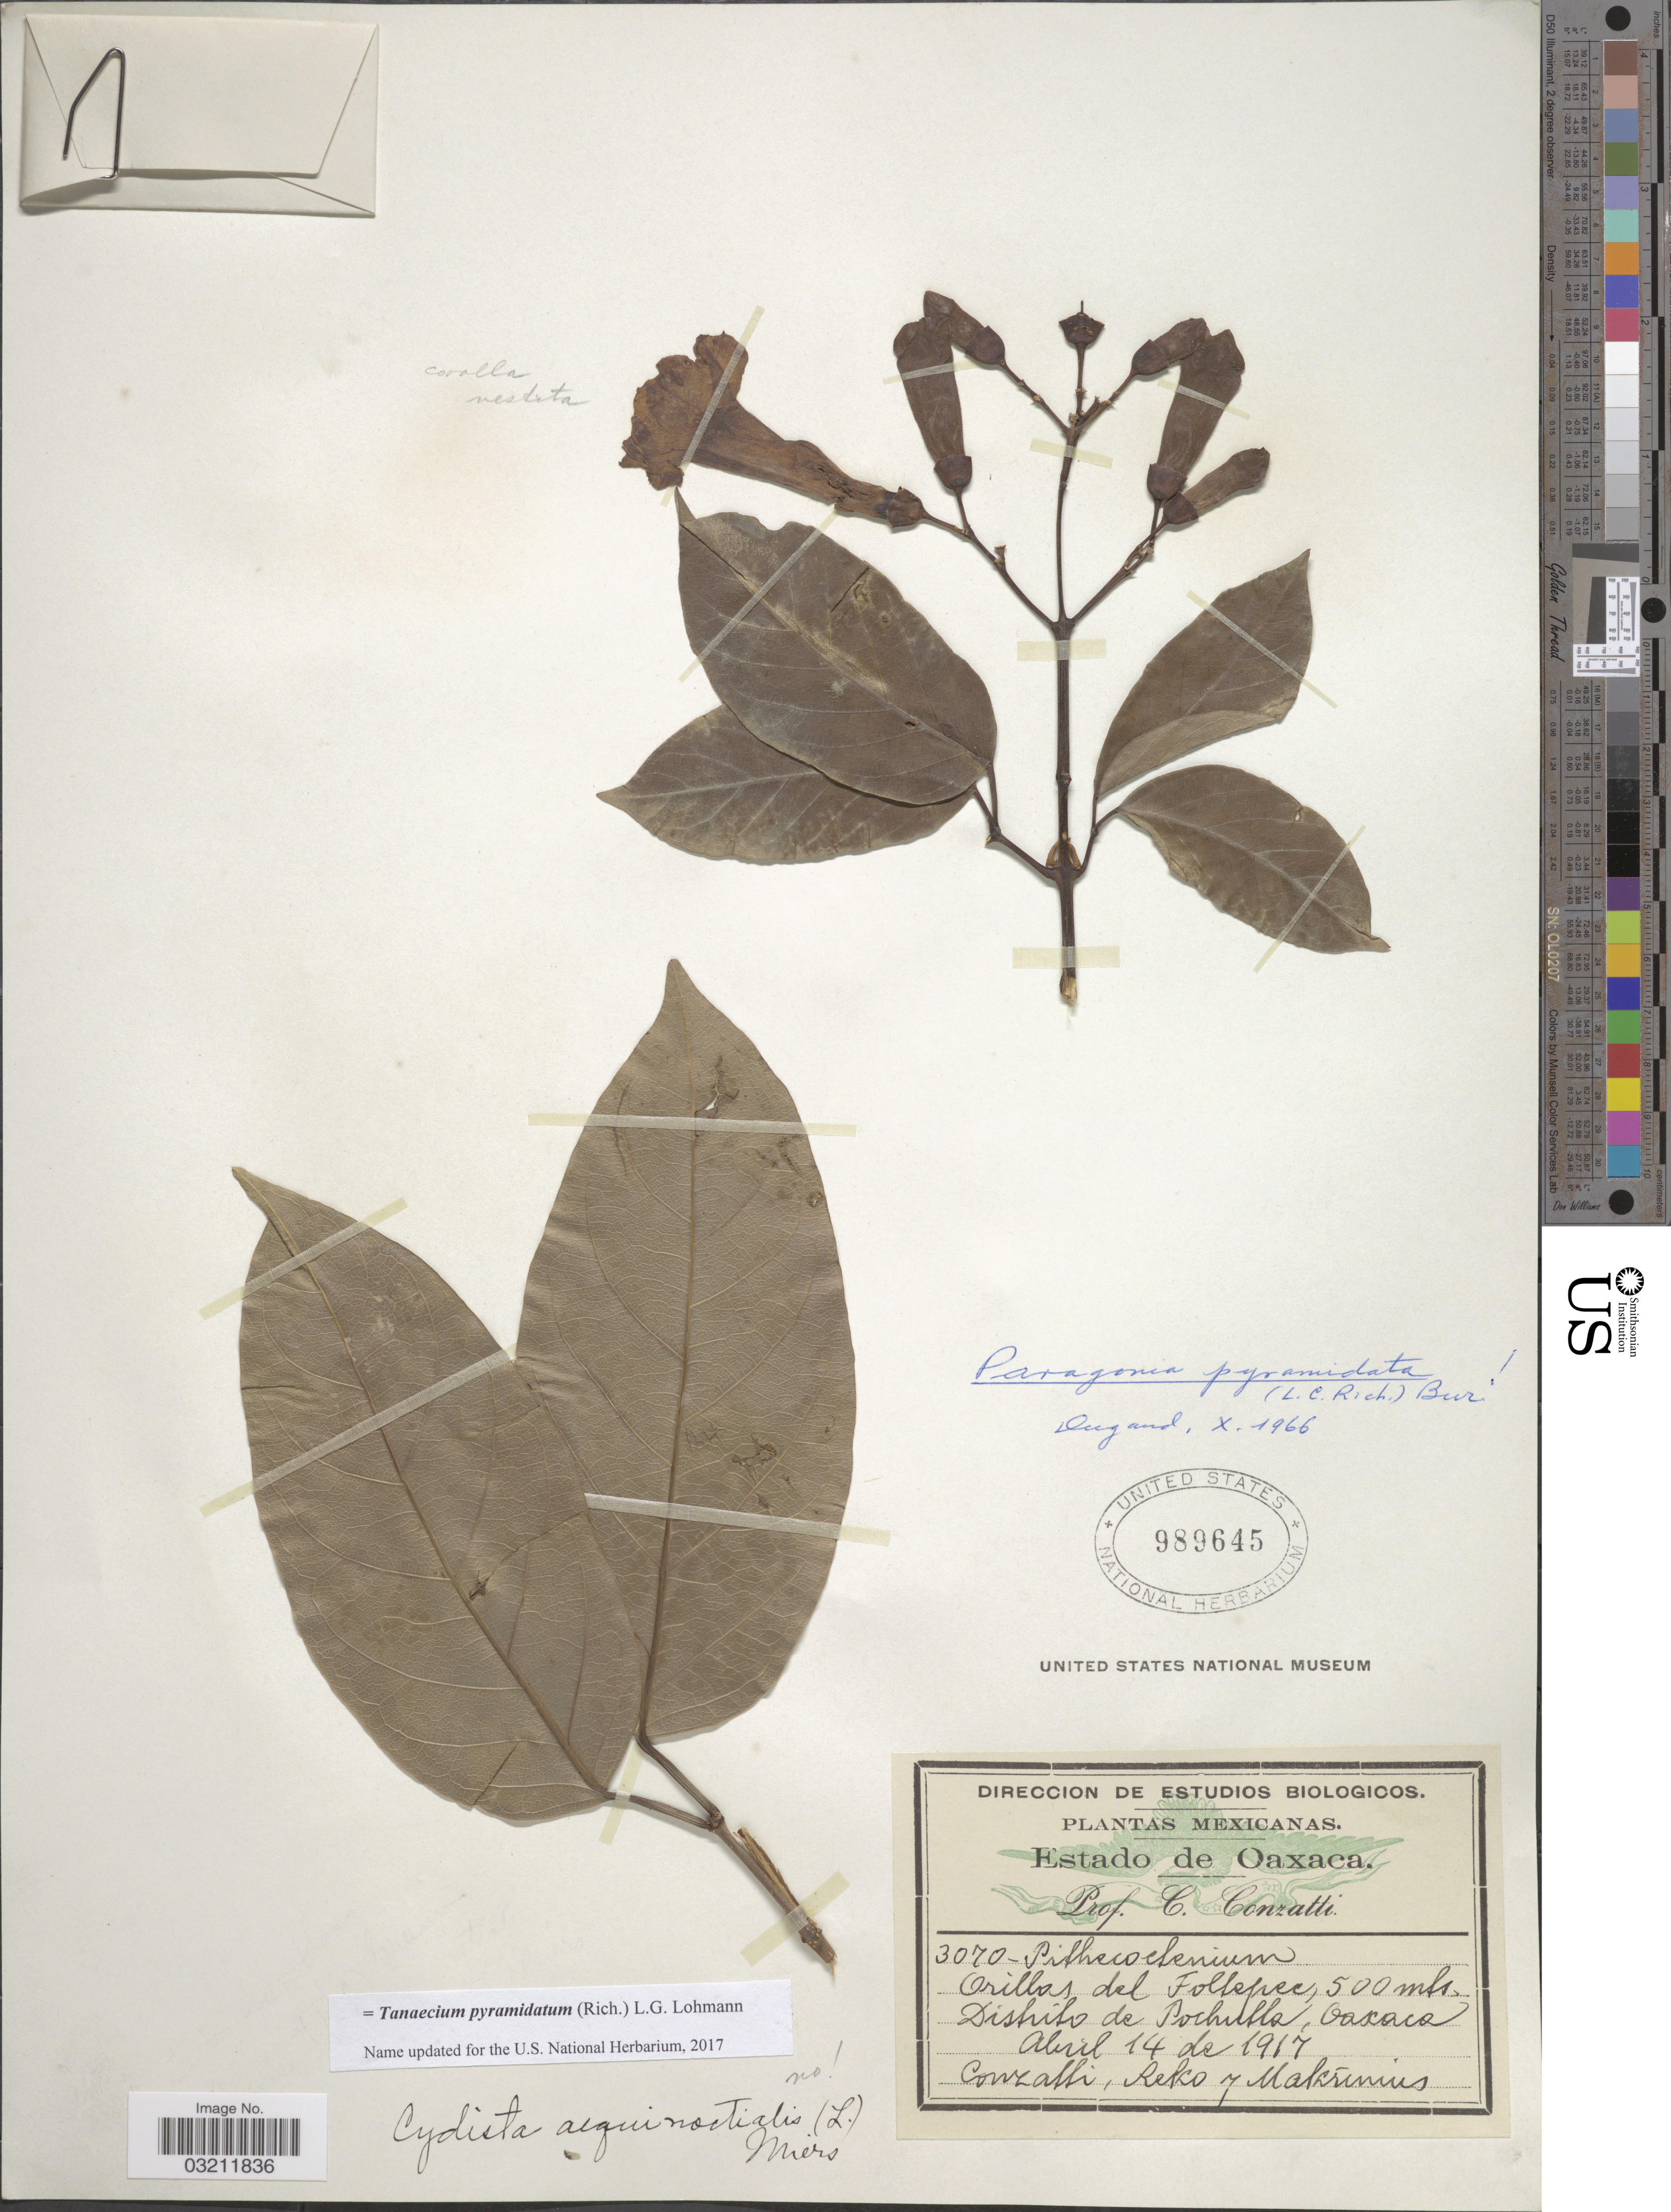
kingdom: Plantae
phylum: Tracheophyta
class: Magnoliopsida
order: Lamiales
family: Bignoniaceae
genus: Tanaecium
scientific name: Tanaecium pyramidatum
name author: (Rich.) L.G. Lohmann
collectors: Conzatti, --, -. Reko & -. Makrinius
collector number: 3070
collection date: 1917-04-14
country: Mexico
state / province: Oaxaca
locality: Orillas del Toltepec, Distrito de Pochutla.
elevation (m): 500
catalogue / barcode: US 989645